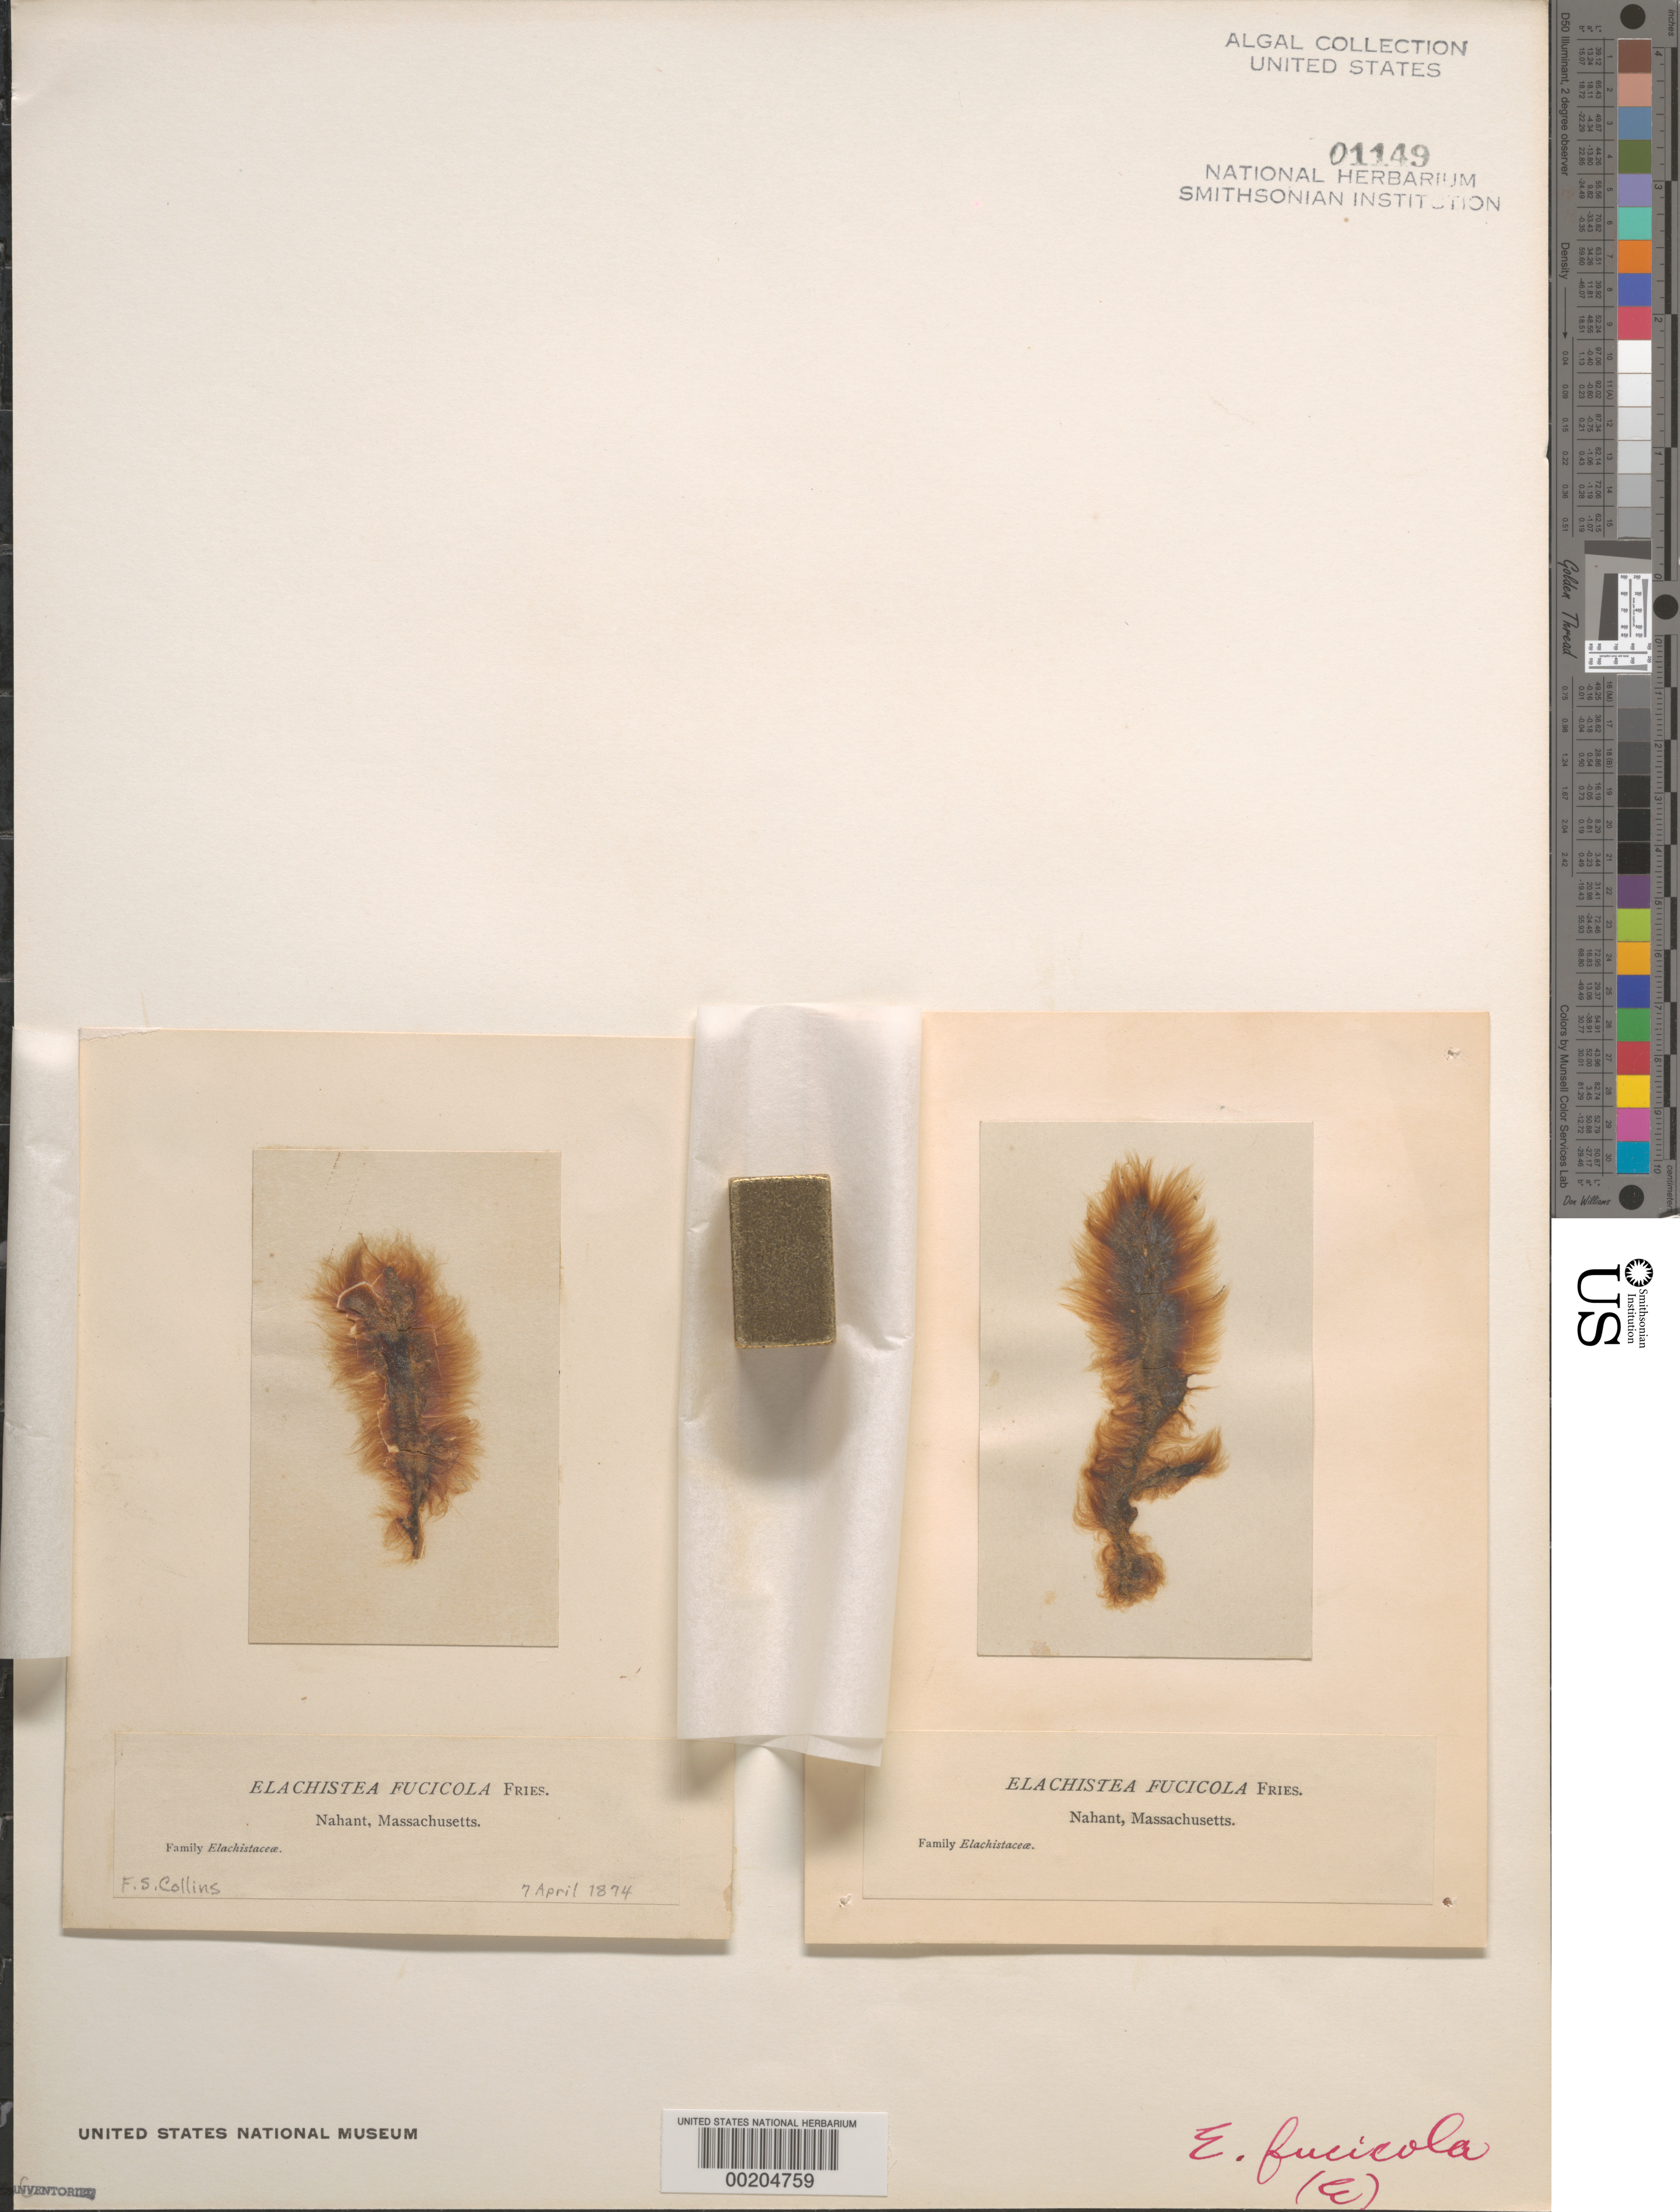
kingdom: Chromista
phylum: Ochrophyta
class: Phaeophyceae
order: Ectocarpales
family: Chordariaceae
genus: Elachista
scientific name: Elachista fucicola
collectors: F. Collins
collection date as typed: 07 Apr 1874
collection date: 1874-04-07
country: United States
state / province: Massachusetts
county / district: Essex County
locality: Nahant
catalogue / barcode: US 1149